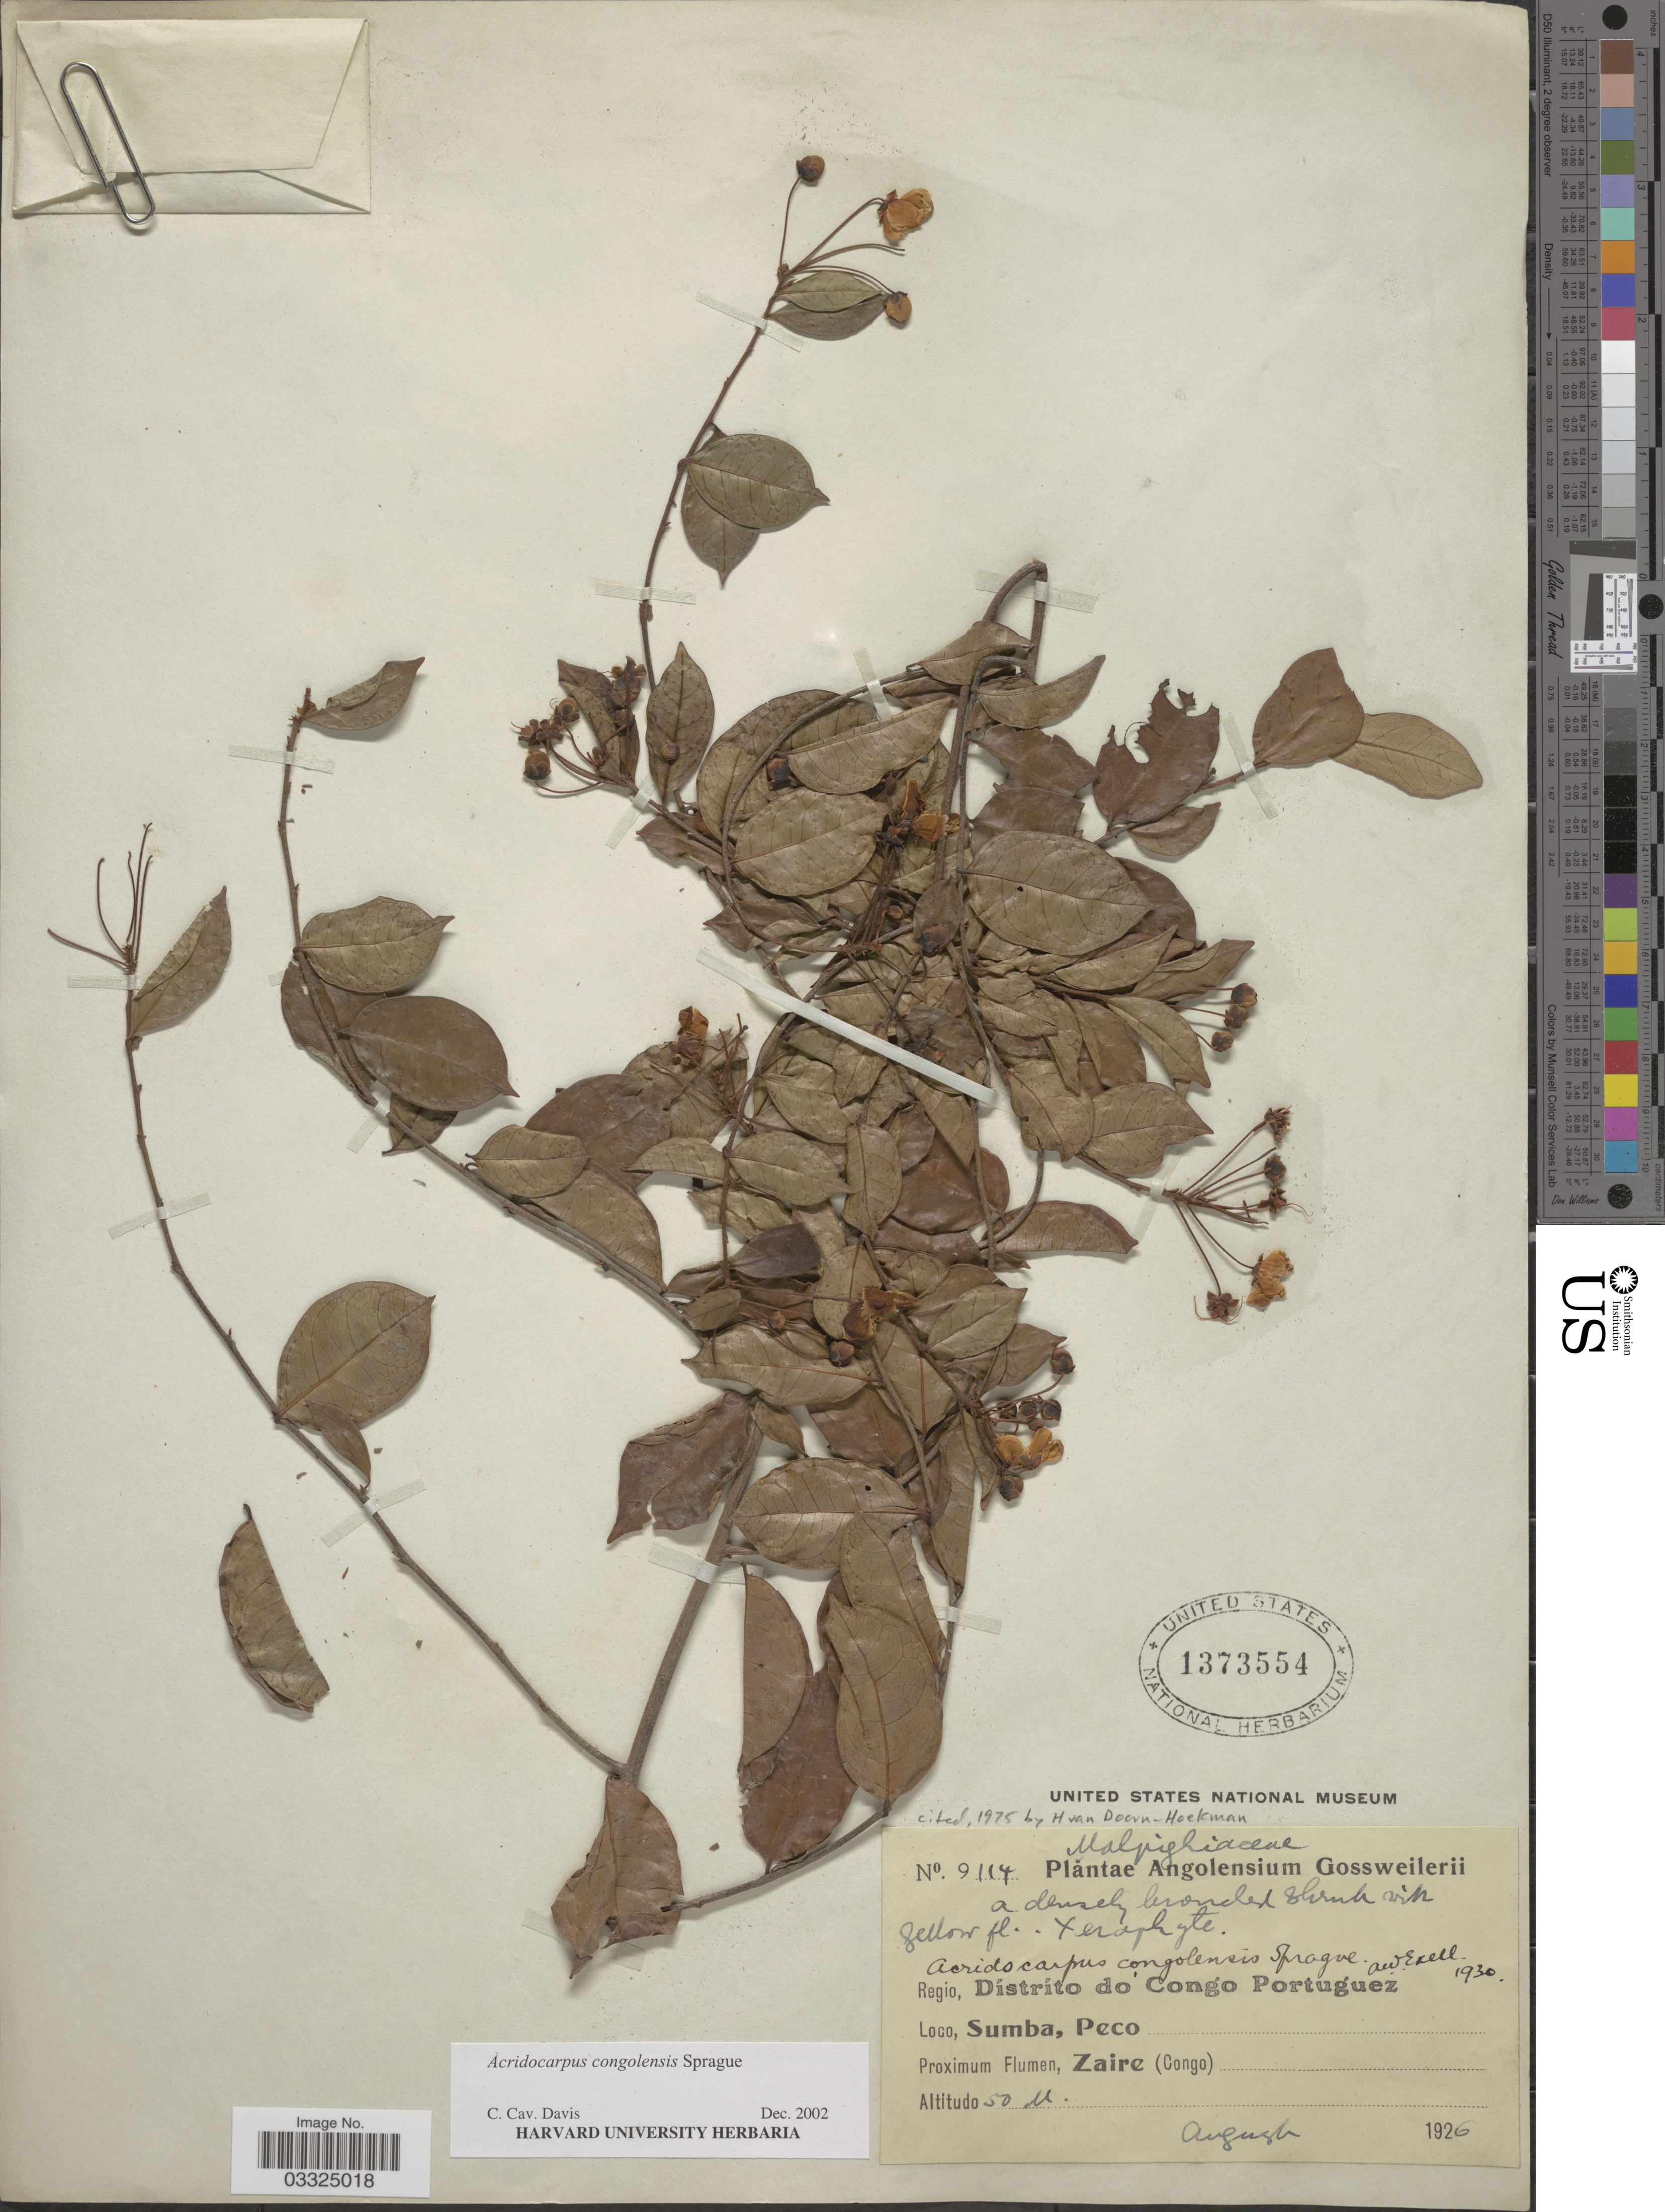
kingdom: Plantae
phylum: Tracheophyta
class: Magnoliopsida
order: Malpighiales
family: Malpighiaceae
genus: Acridocarpus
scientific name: Acridocarpus congolensis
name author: Sprague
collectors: -. Gossweiler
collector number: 9114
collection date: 1926-08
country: Angola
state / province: Zaire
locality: Regio, Dístríto do Congo Portuguez. Sumba, Peco. Proximum Flumen, Zaire (Congo).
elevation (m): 50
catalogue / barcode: US 1373554